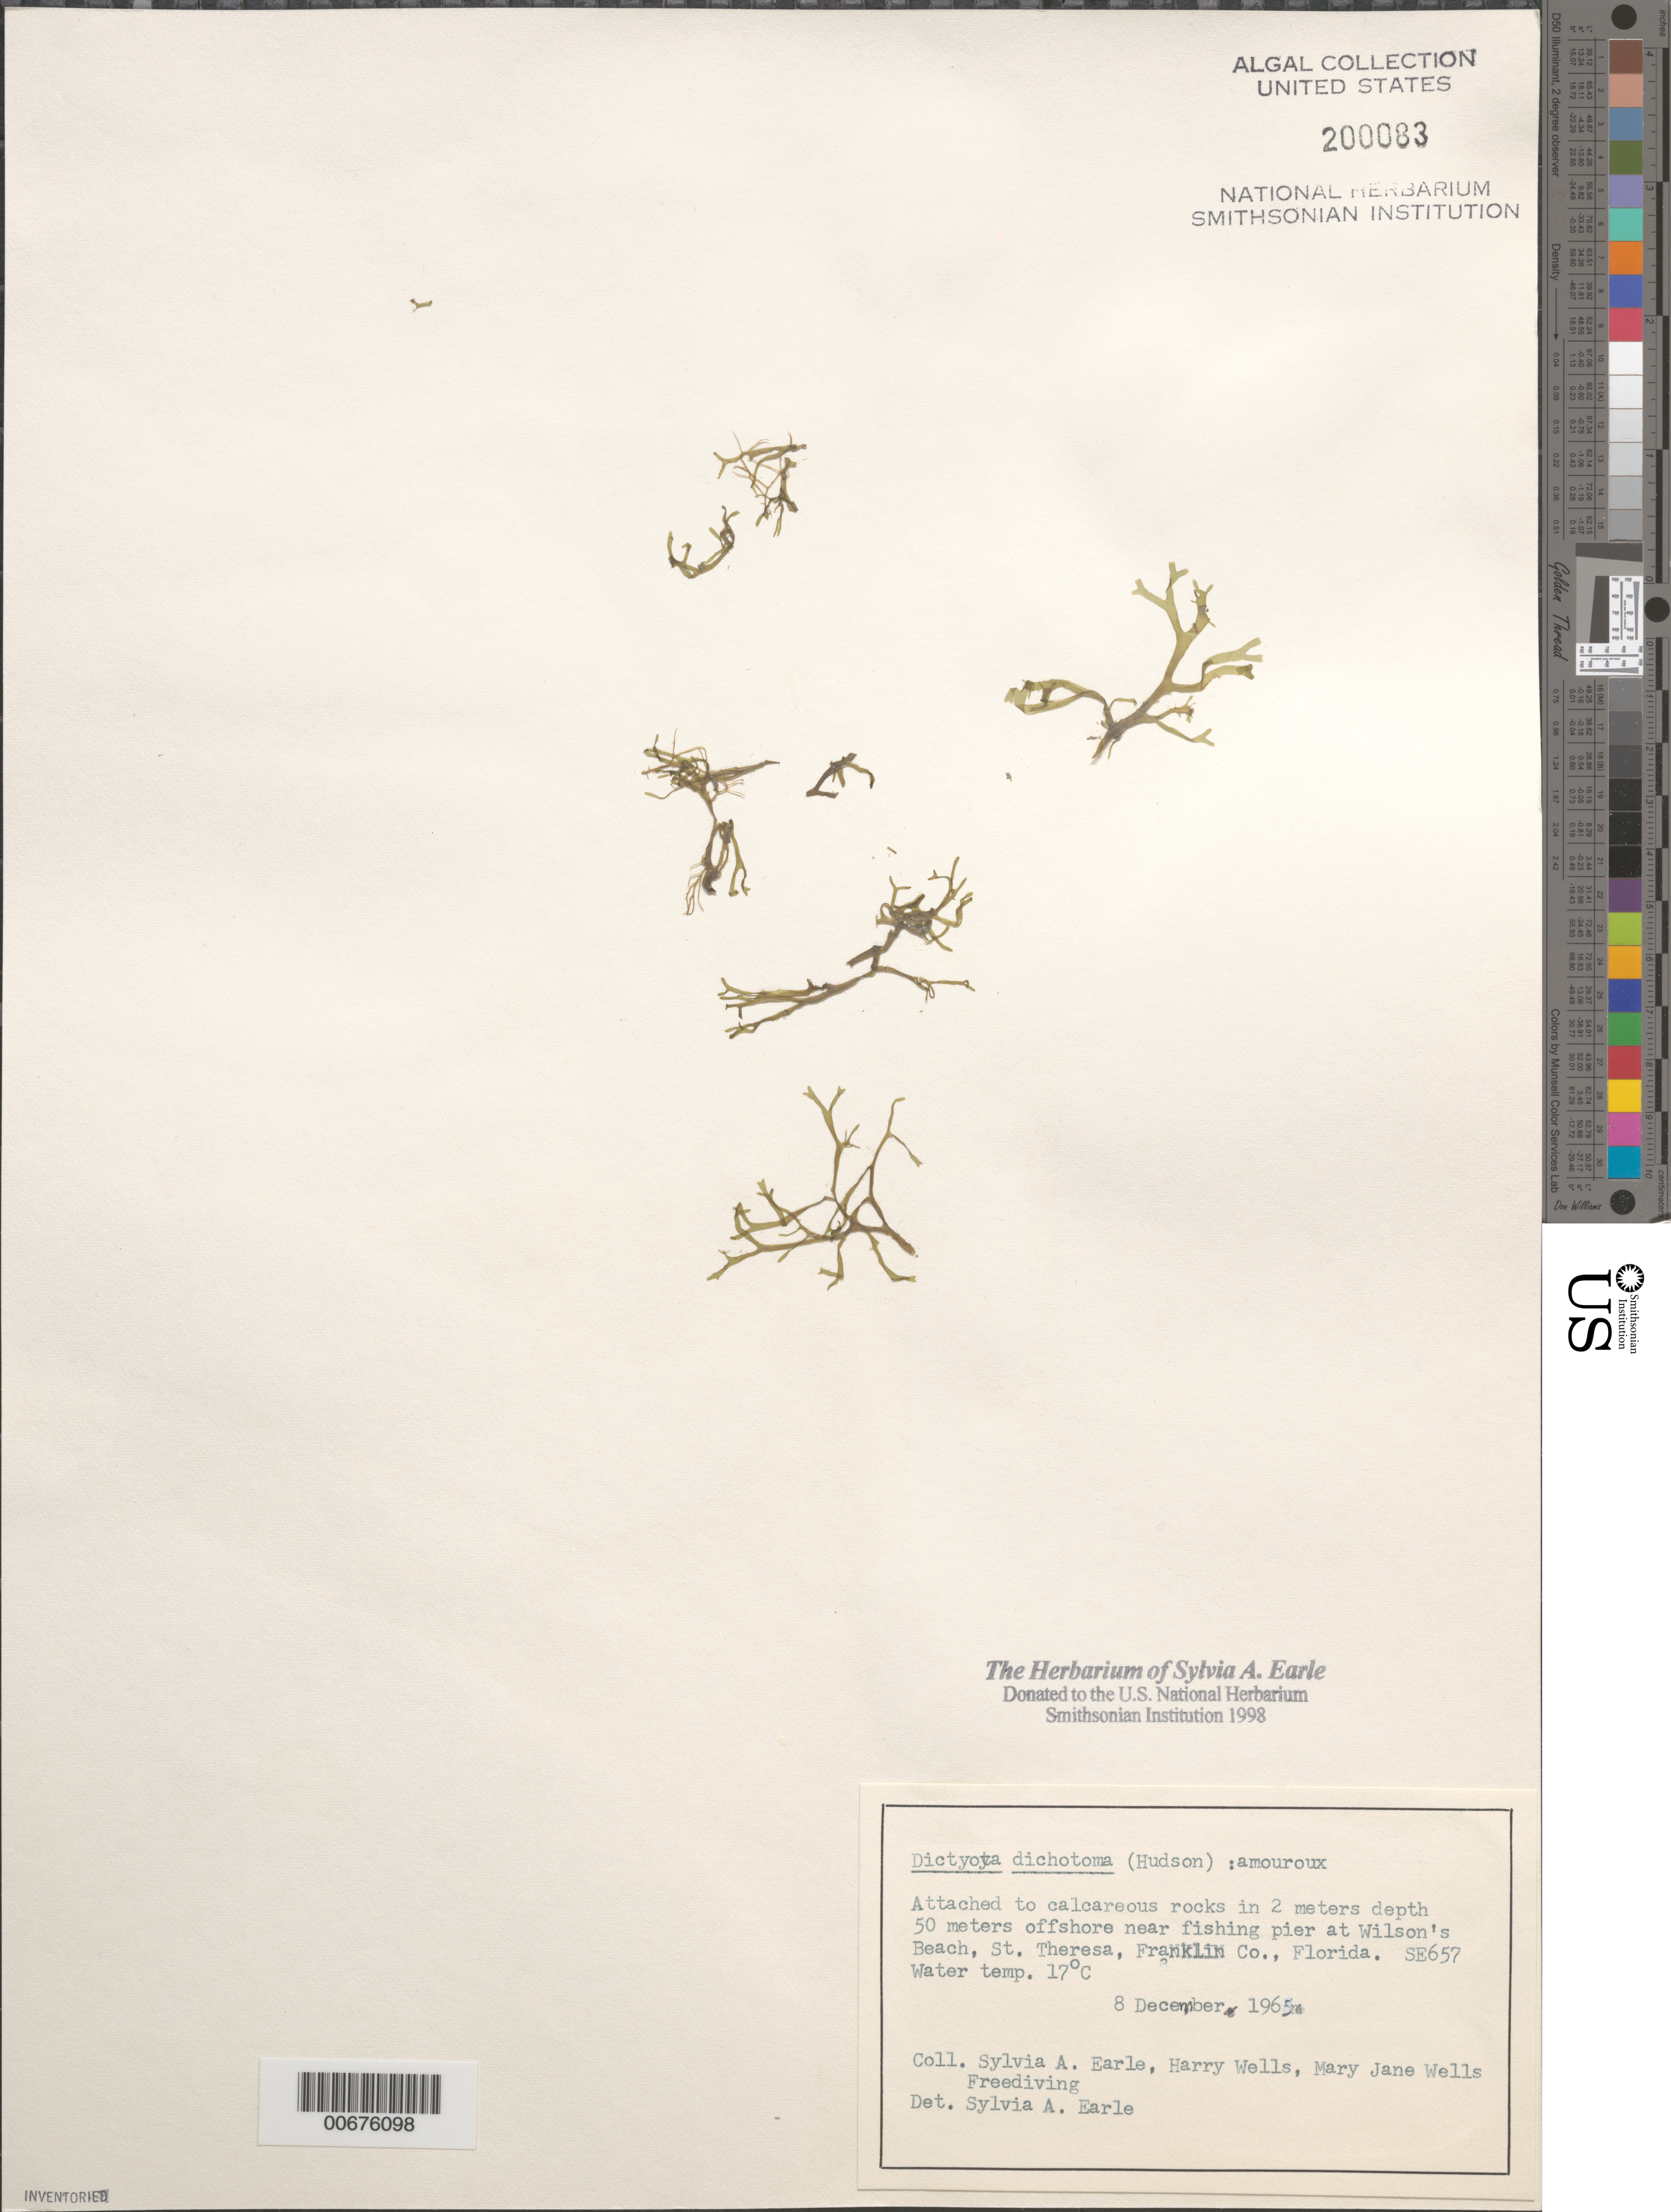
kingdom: Chromista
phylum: Ochrophyta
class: Phaeophyceae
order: Dictyotales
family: Dictyotaceae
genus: Dictyota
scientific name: Dictyota dichotoma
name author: (Huds.) J.V.Lamouroux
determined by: Earle, S. A.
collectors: S. A. Earle, H. Wells & M. Wells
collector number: SE 657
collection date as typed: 08 Dec 1965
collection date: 1965-12-08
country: United States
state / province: Florida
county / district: Franklin County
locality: St. Teresa [St. Theresa], Wilson's Beach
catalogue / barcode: US 200083